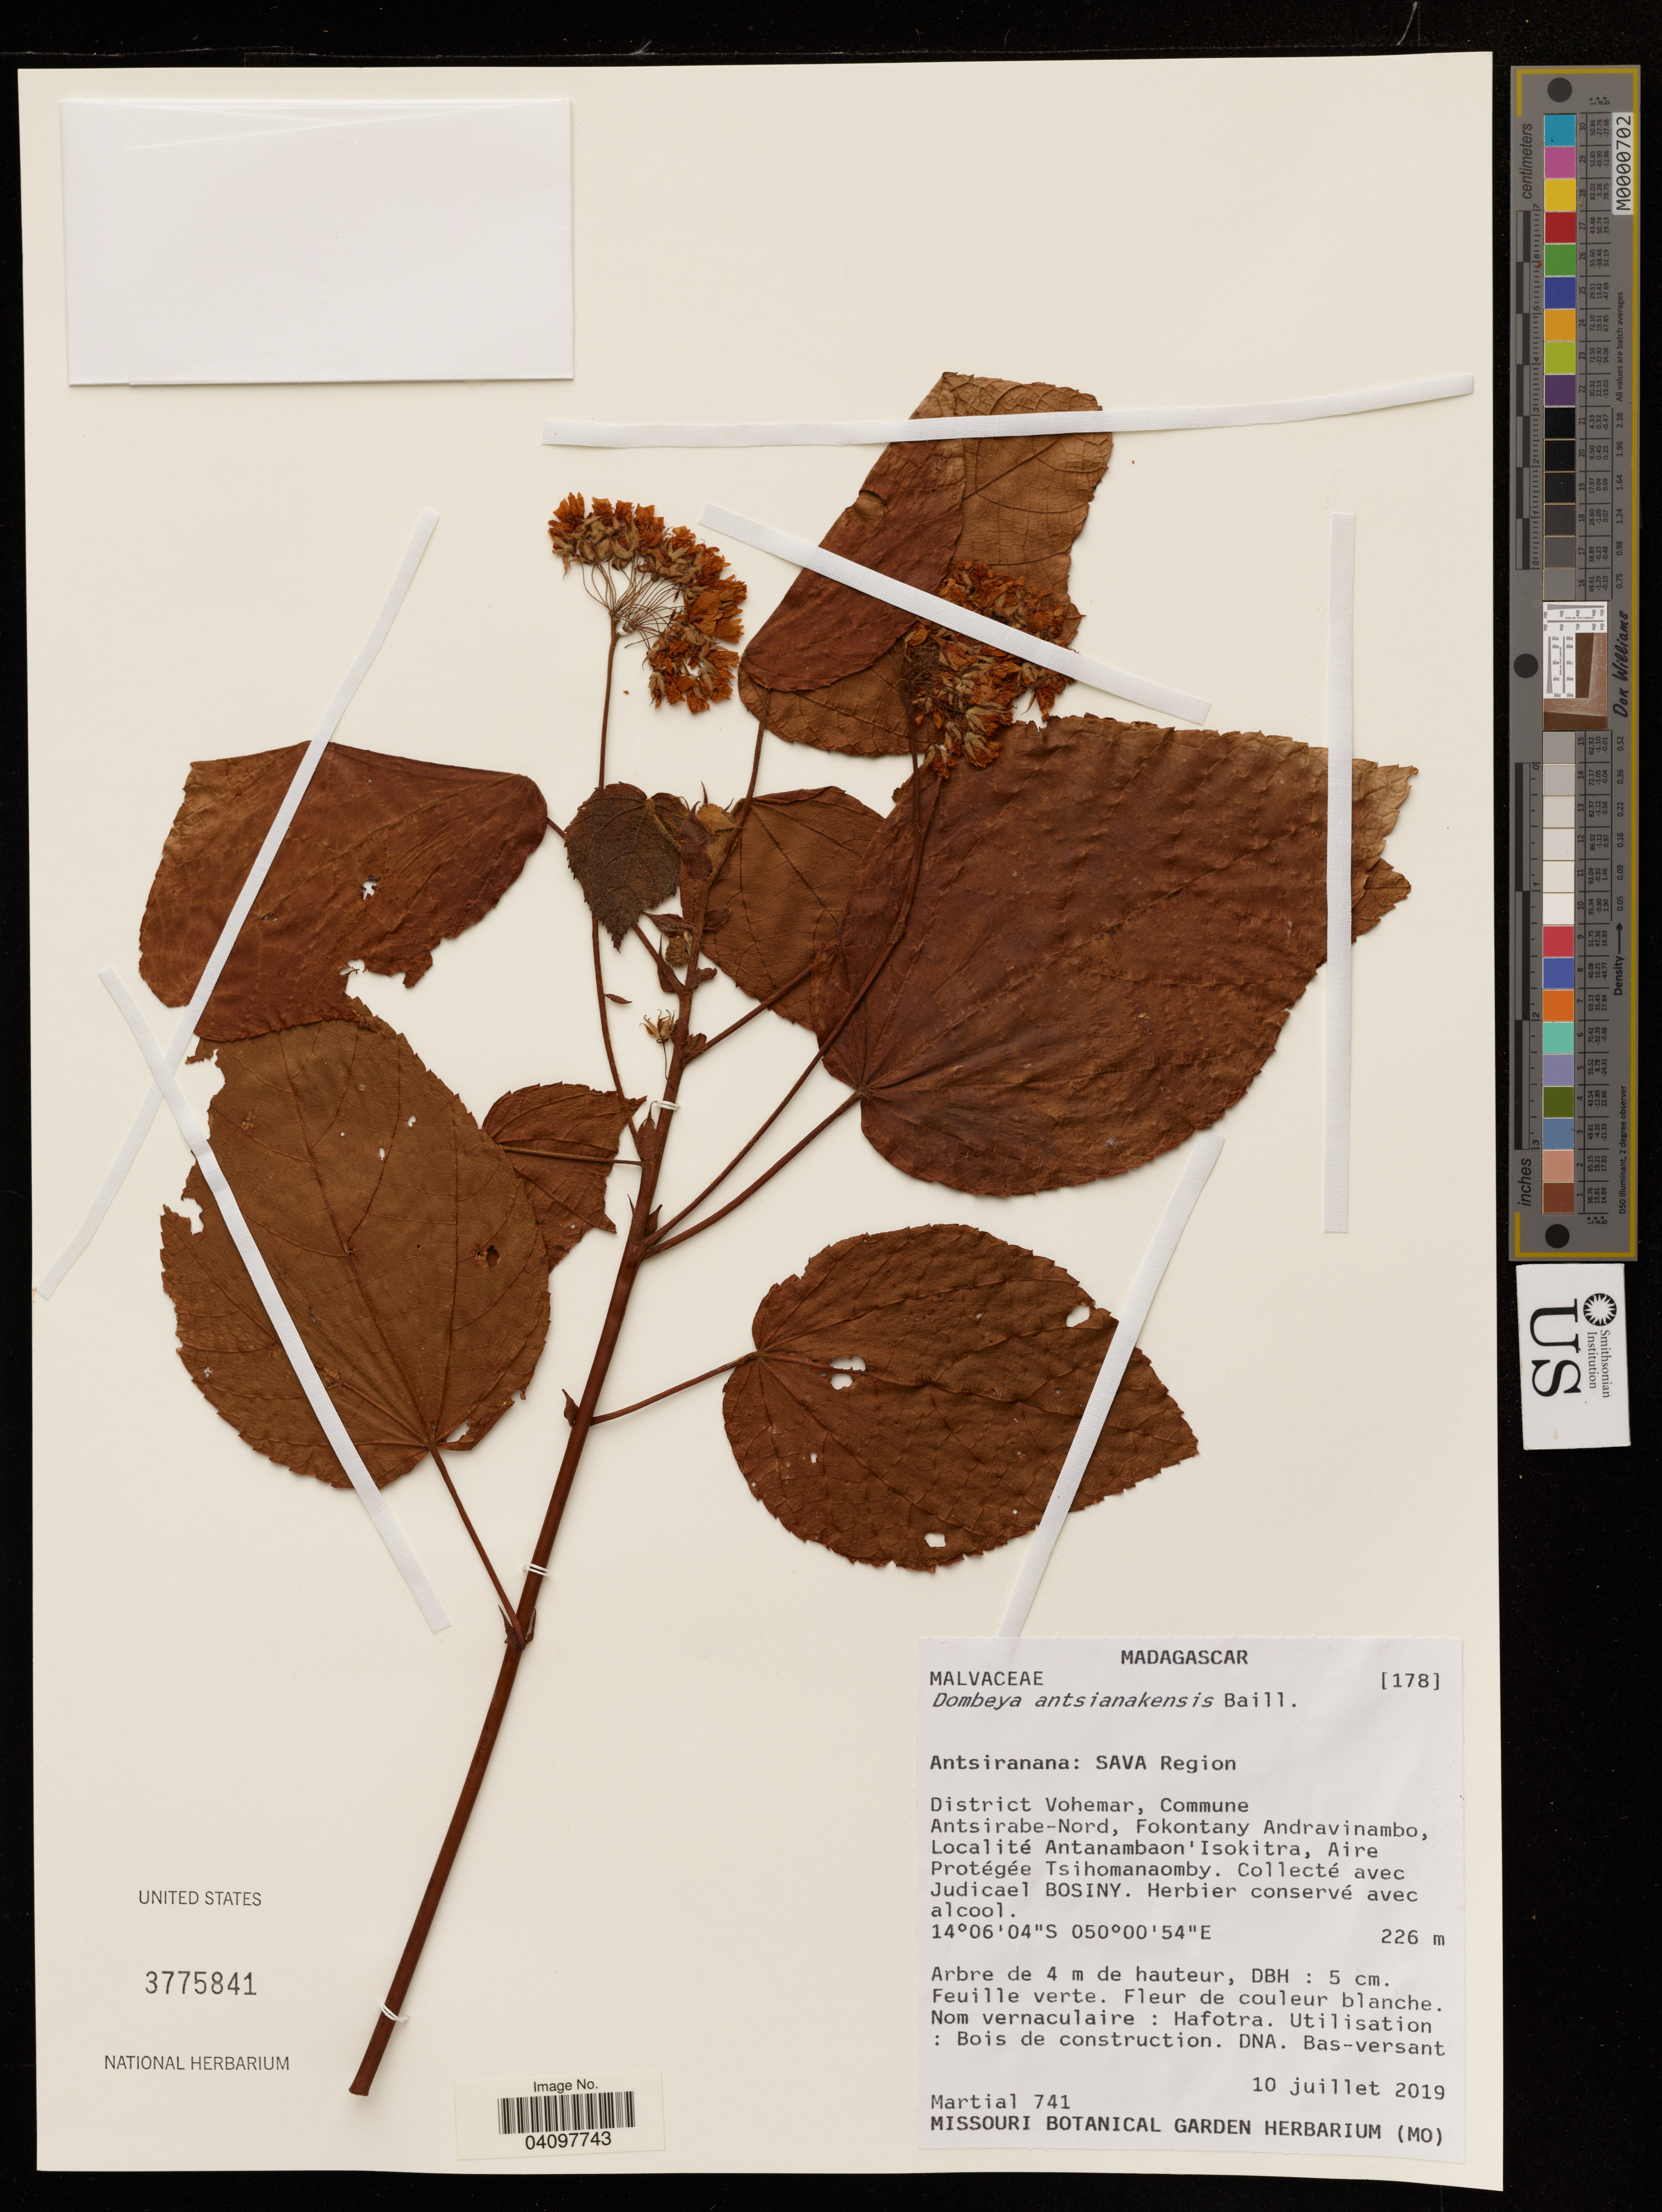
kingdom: Plantae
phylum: Tracheophyta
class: Magnoliopsida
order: Malvales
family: Malvaceae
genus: Dombeya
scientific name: Dombeya antsianakensis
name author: Baill.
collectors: Martial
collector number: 741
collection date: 2019-07-10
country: Madagascar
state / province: Antsiranana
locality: Madagascar. Antsiranana: Sava Region. District Vohemar, Commune Antsirabe-Nord, Fokontany Andravinambo, Localite Antanambaon'Isokitra, Aire Protegee Tsihomanaomby.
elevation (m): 226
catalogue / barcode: US 3775841